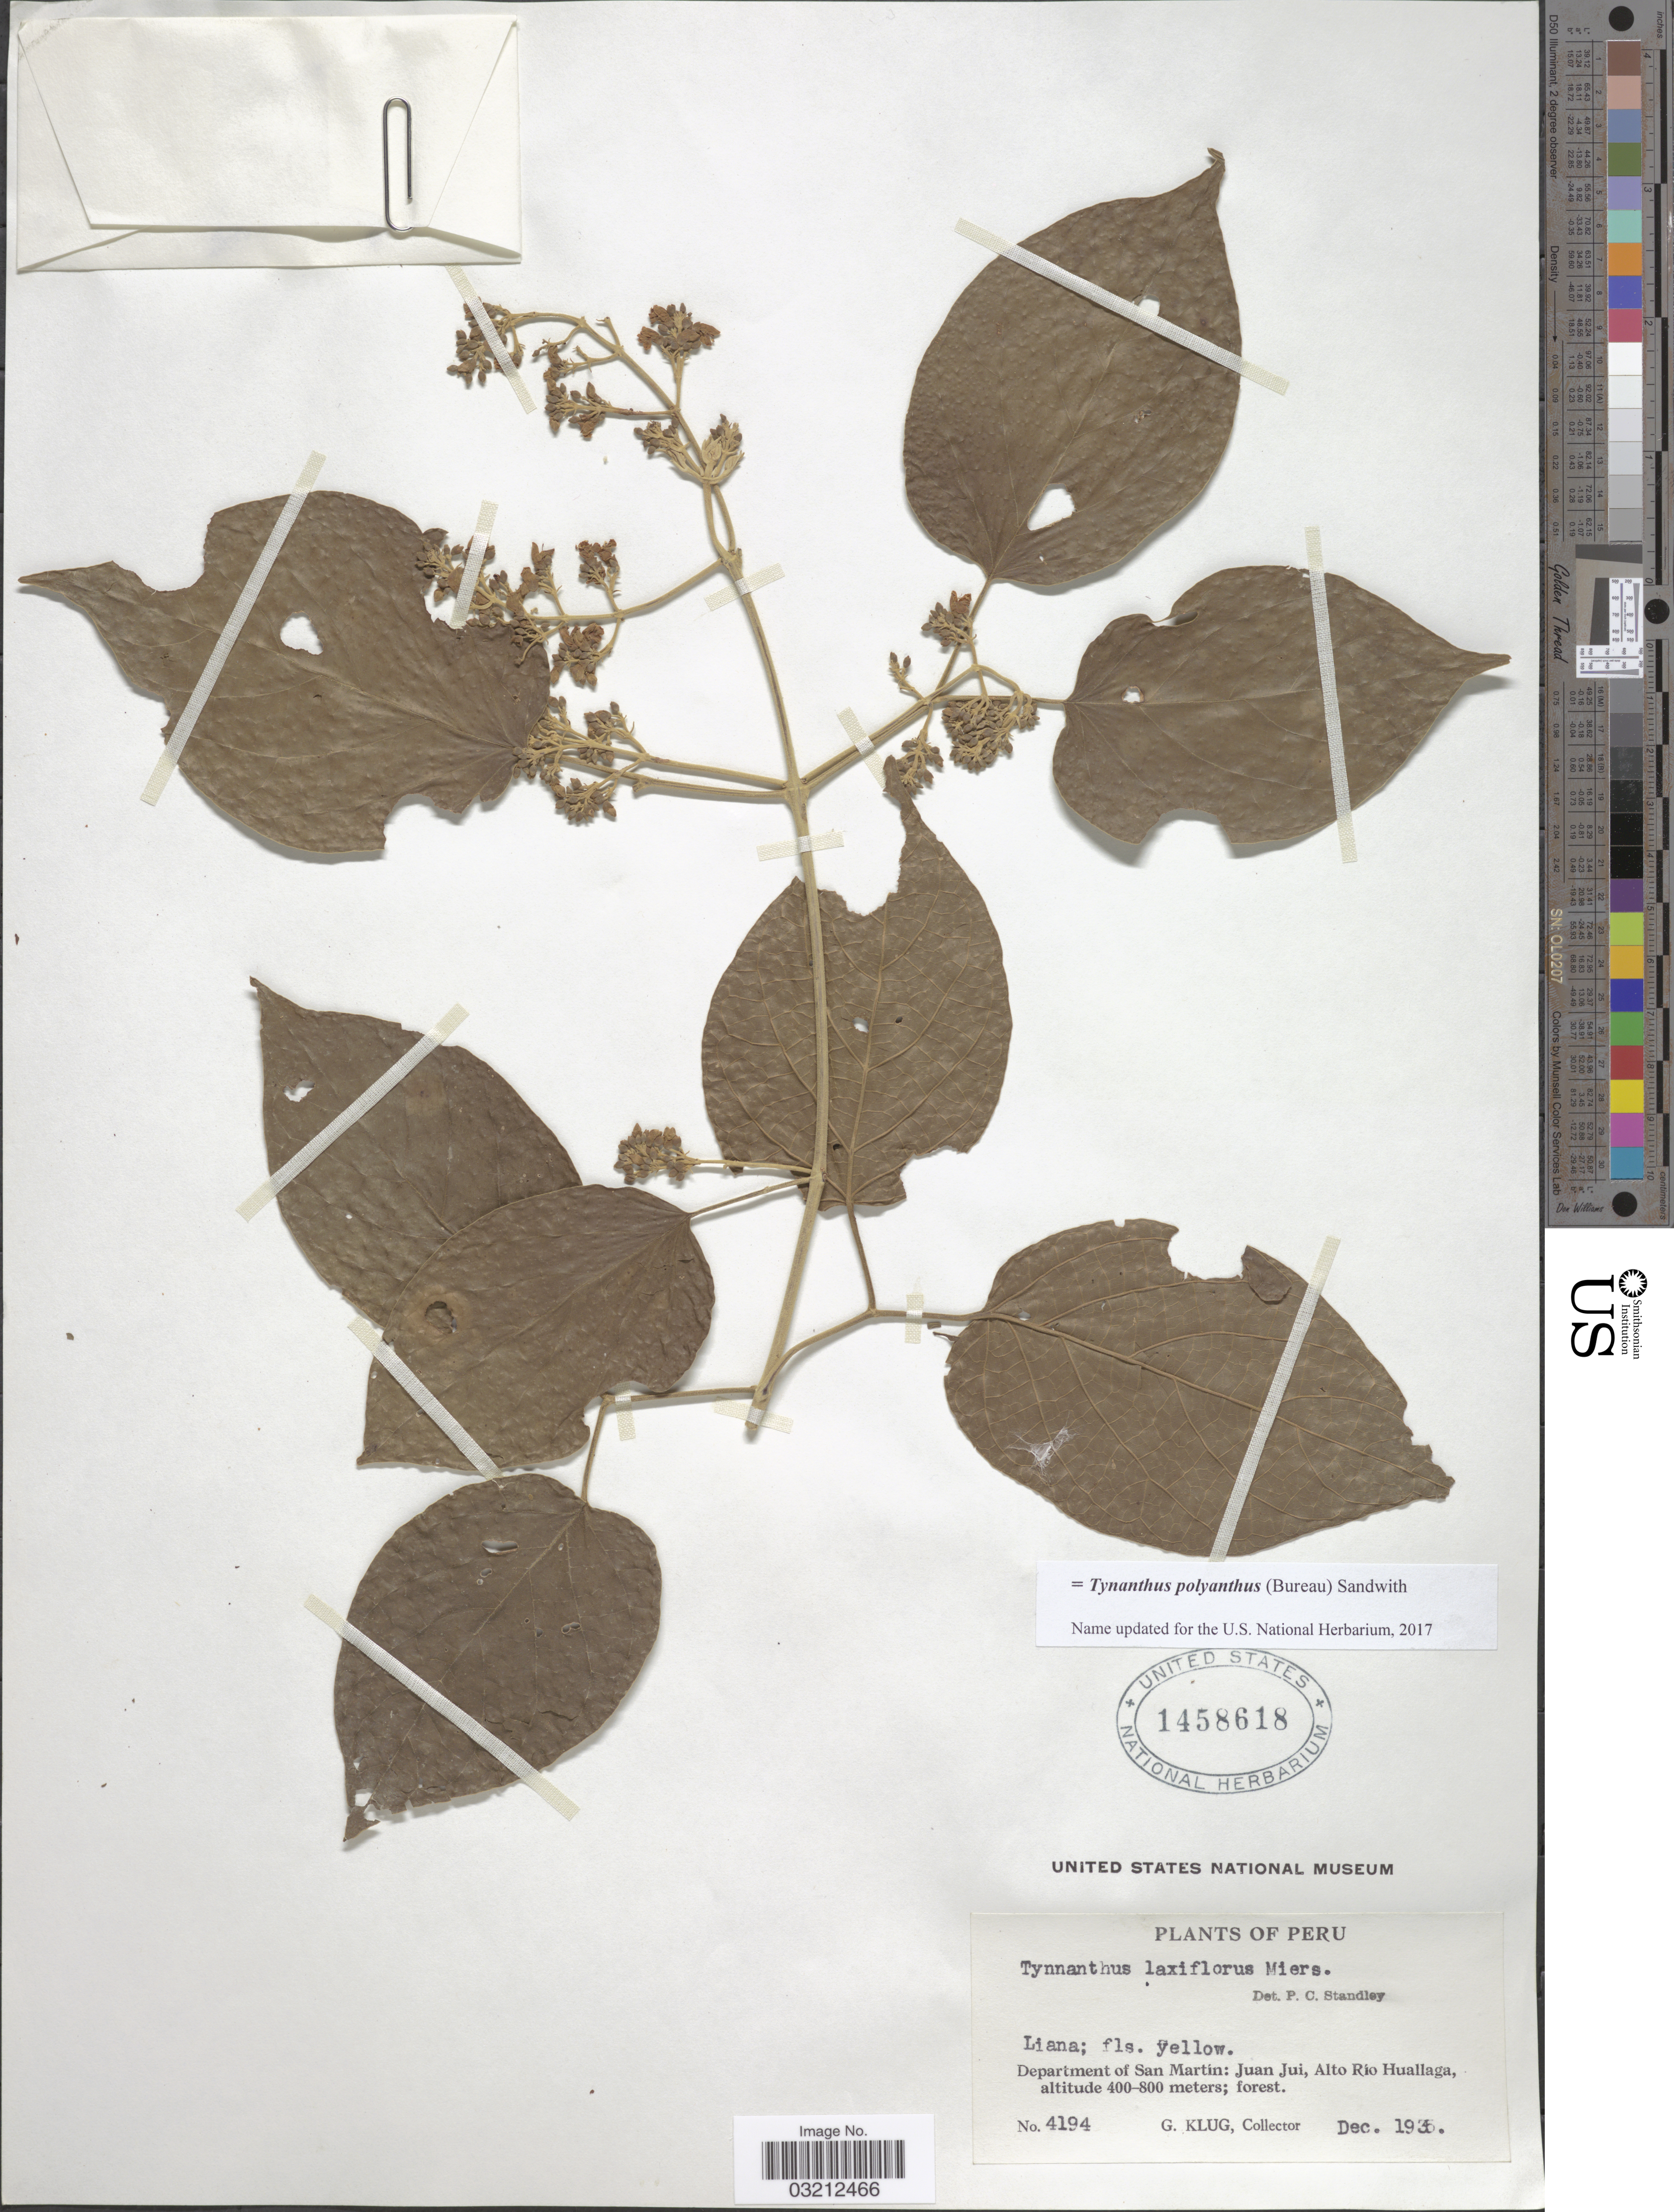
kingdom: Plantae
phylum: Tracheophyta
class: Magnoliopsida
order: Lamiales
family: Bignoniaceae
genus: Tynanthus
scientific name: Tynanthus polyanthus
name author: (Bureau) Sandwith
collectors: G. Klug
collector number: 4194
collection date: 1935-12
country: Peru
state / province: San Martín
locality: Department of San Martín: Juan Jui, Alto Río Huallaga.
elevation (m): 400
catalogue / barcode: US 1458618